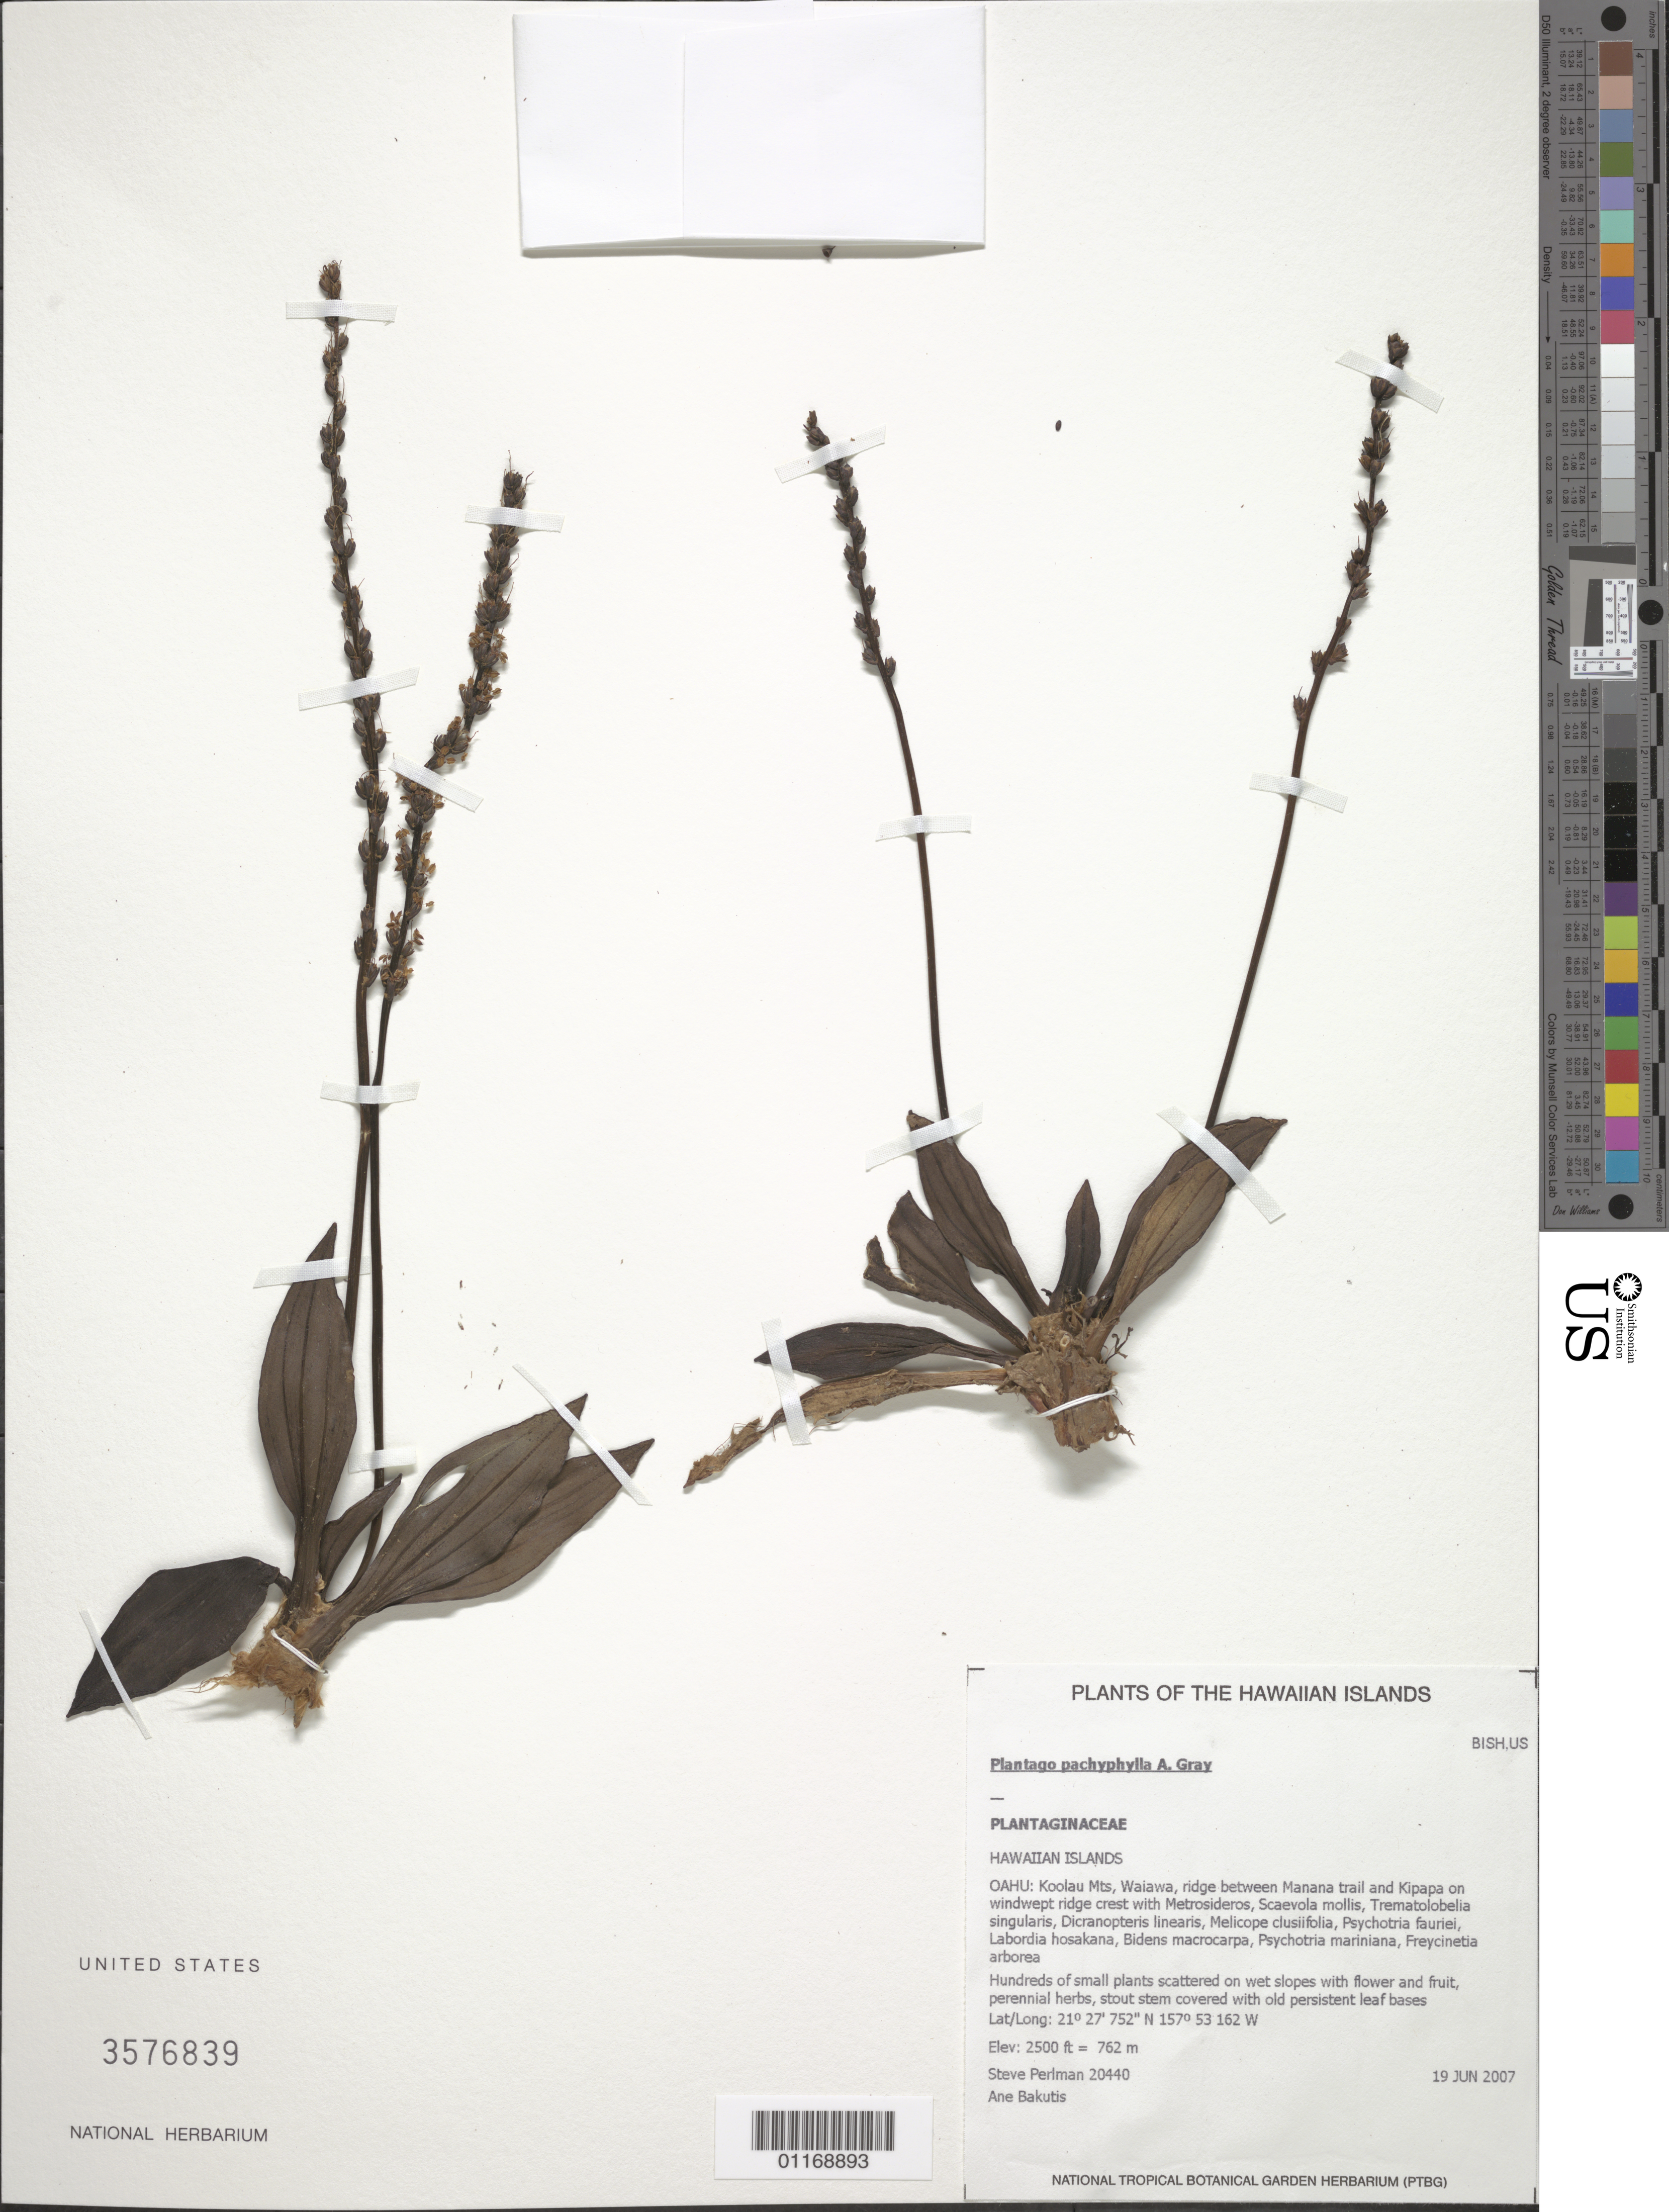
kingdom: Plantae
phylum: Tracheophyta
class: Magnoliopsida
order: Lamiales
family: Plantaginaceae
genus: Plantago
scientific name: Plantago pachyphylla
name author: A. Gray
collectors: S. P. Perlman & A. Bakutis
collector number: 20440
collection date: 2007-06-19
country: United States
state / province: Hawaii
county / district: Honolulu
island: Oahu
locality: Koolau Mts, Waiawa, ridge between Manana trail and Kipapa.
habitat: Windswept ridge crest, wet slope.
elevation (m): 762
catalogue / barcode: US 3576839